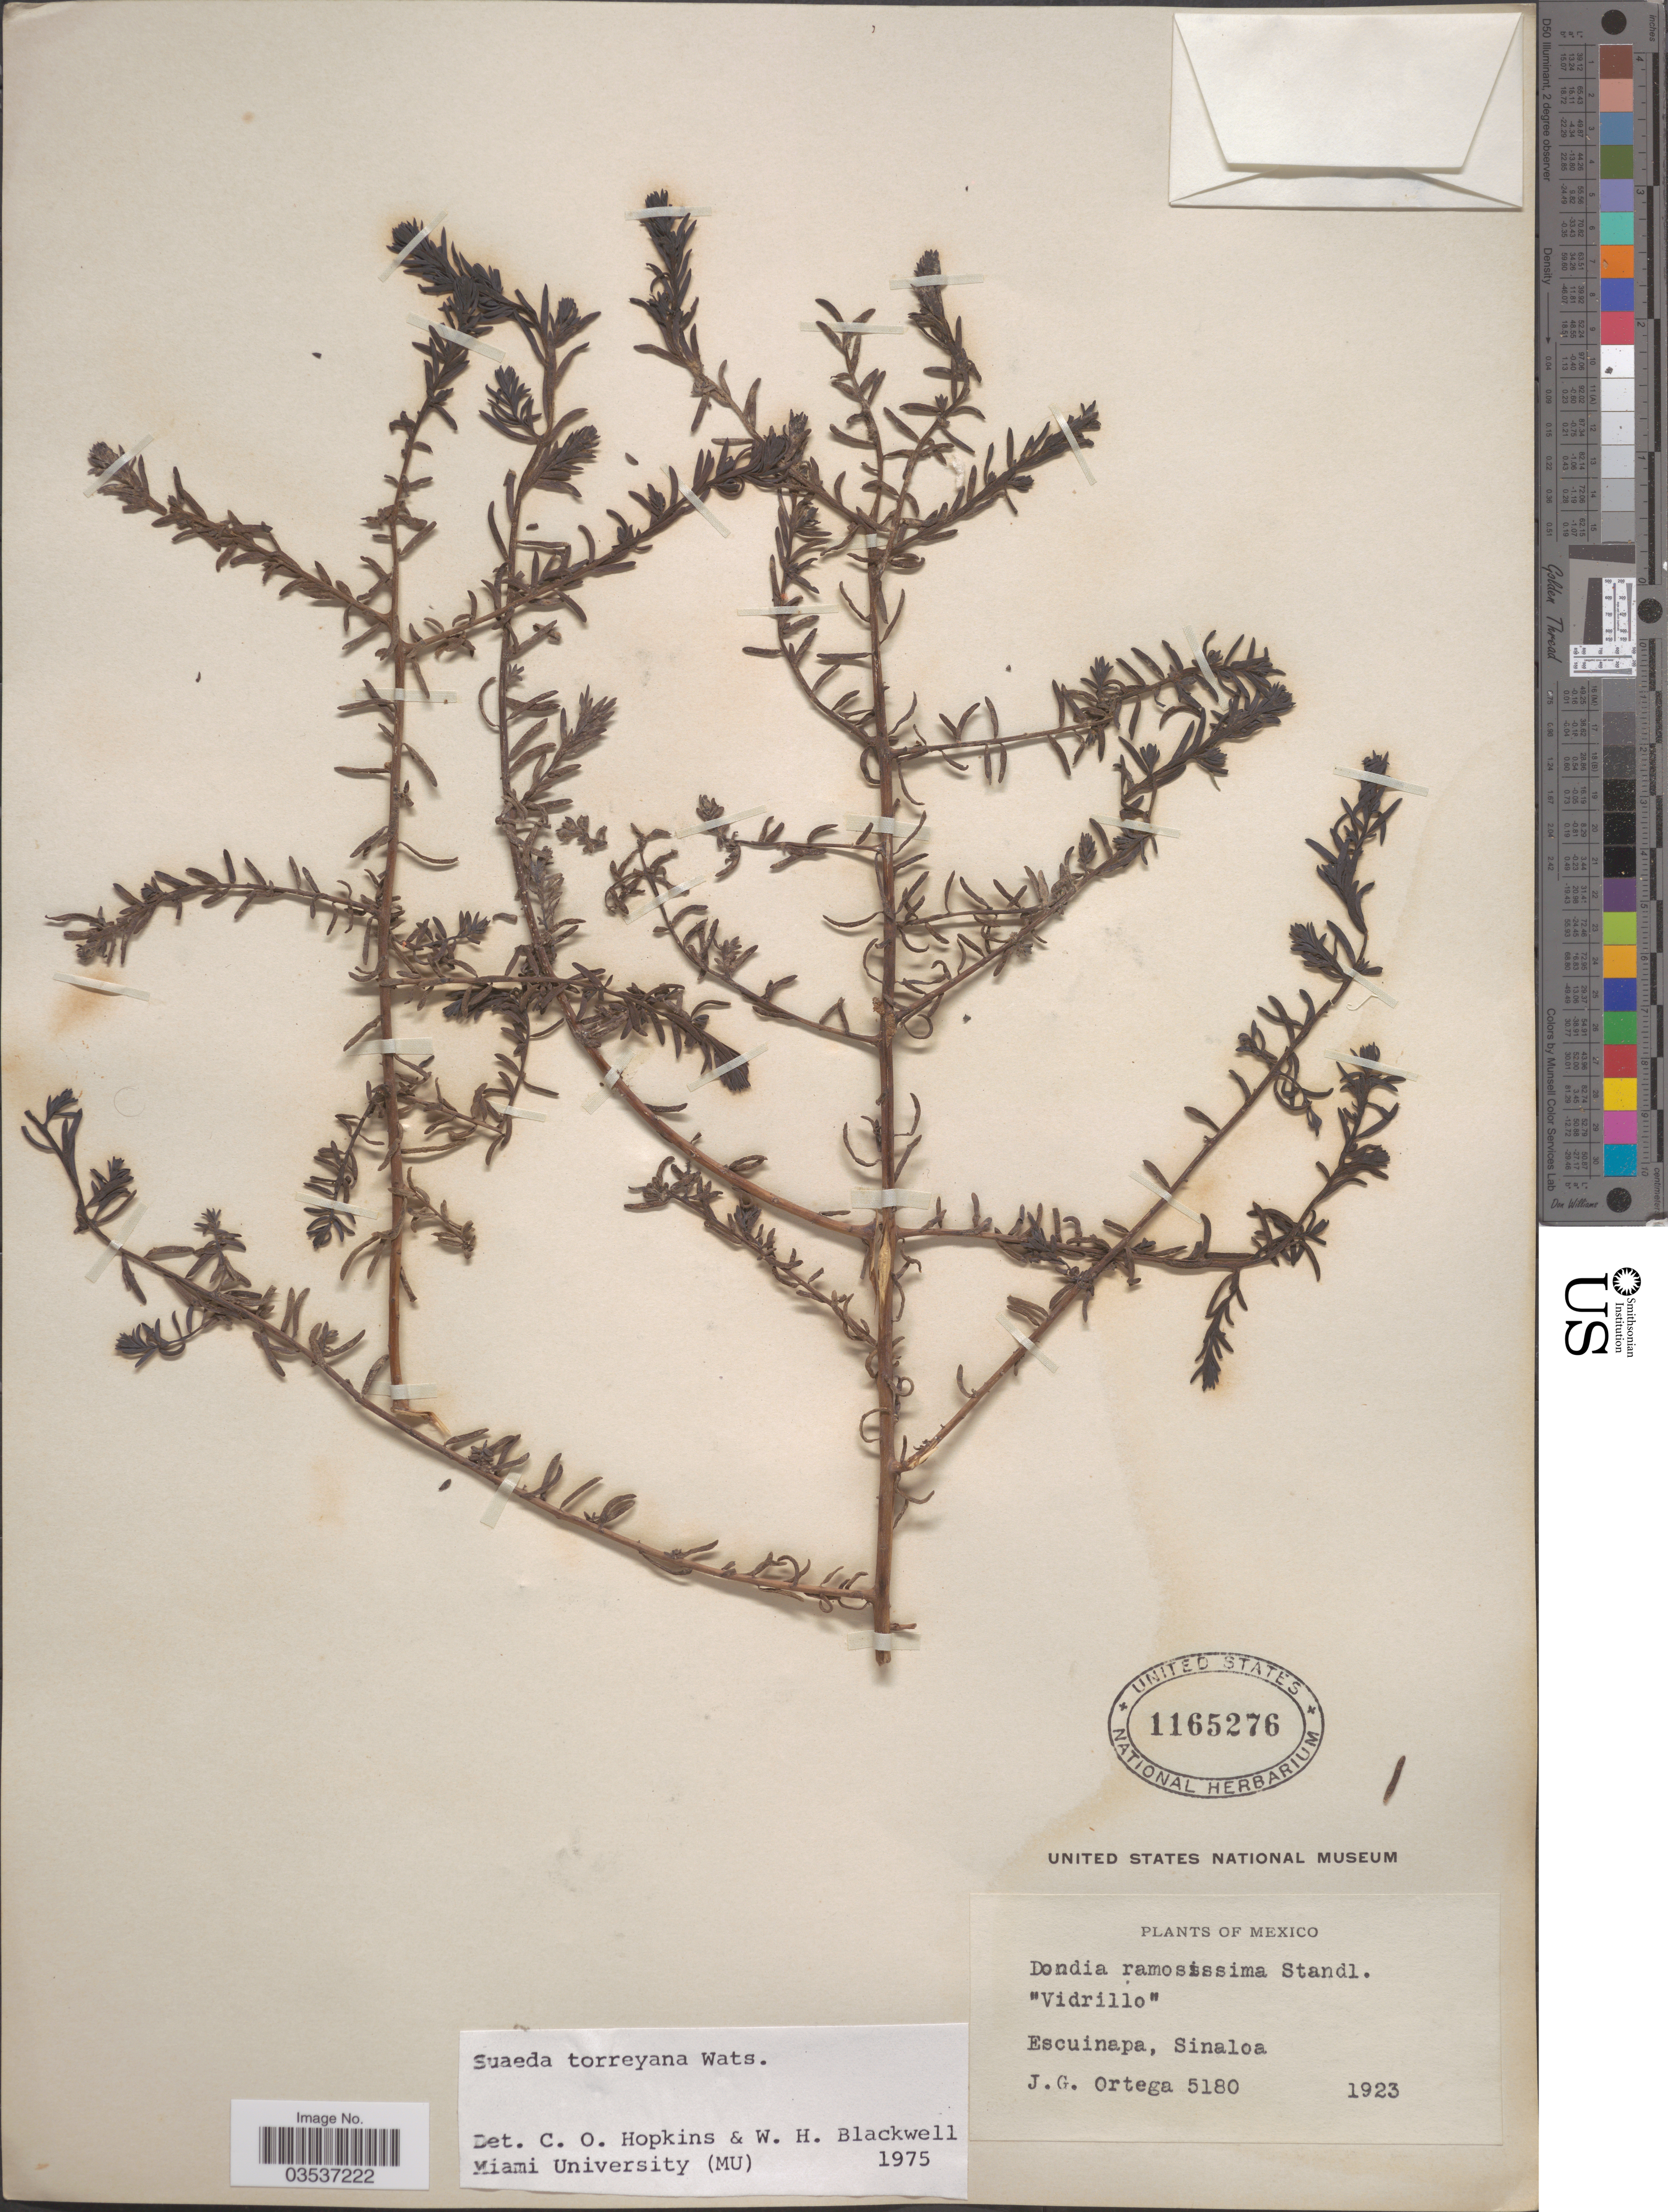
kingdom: Plantae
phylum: Tracheophyta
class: Magnoliopsida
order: Caryophyllales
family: Amaranthaceae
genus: Suaeda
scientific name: Suaeda torreyana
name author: S. Watson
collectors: J. Ortega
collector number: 5180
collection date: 1923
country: Mexico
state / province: Sinaloa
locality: Escuinapa.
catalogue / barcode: US 1165276